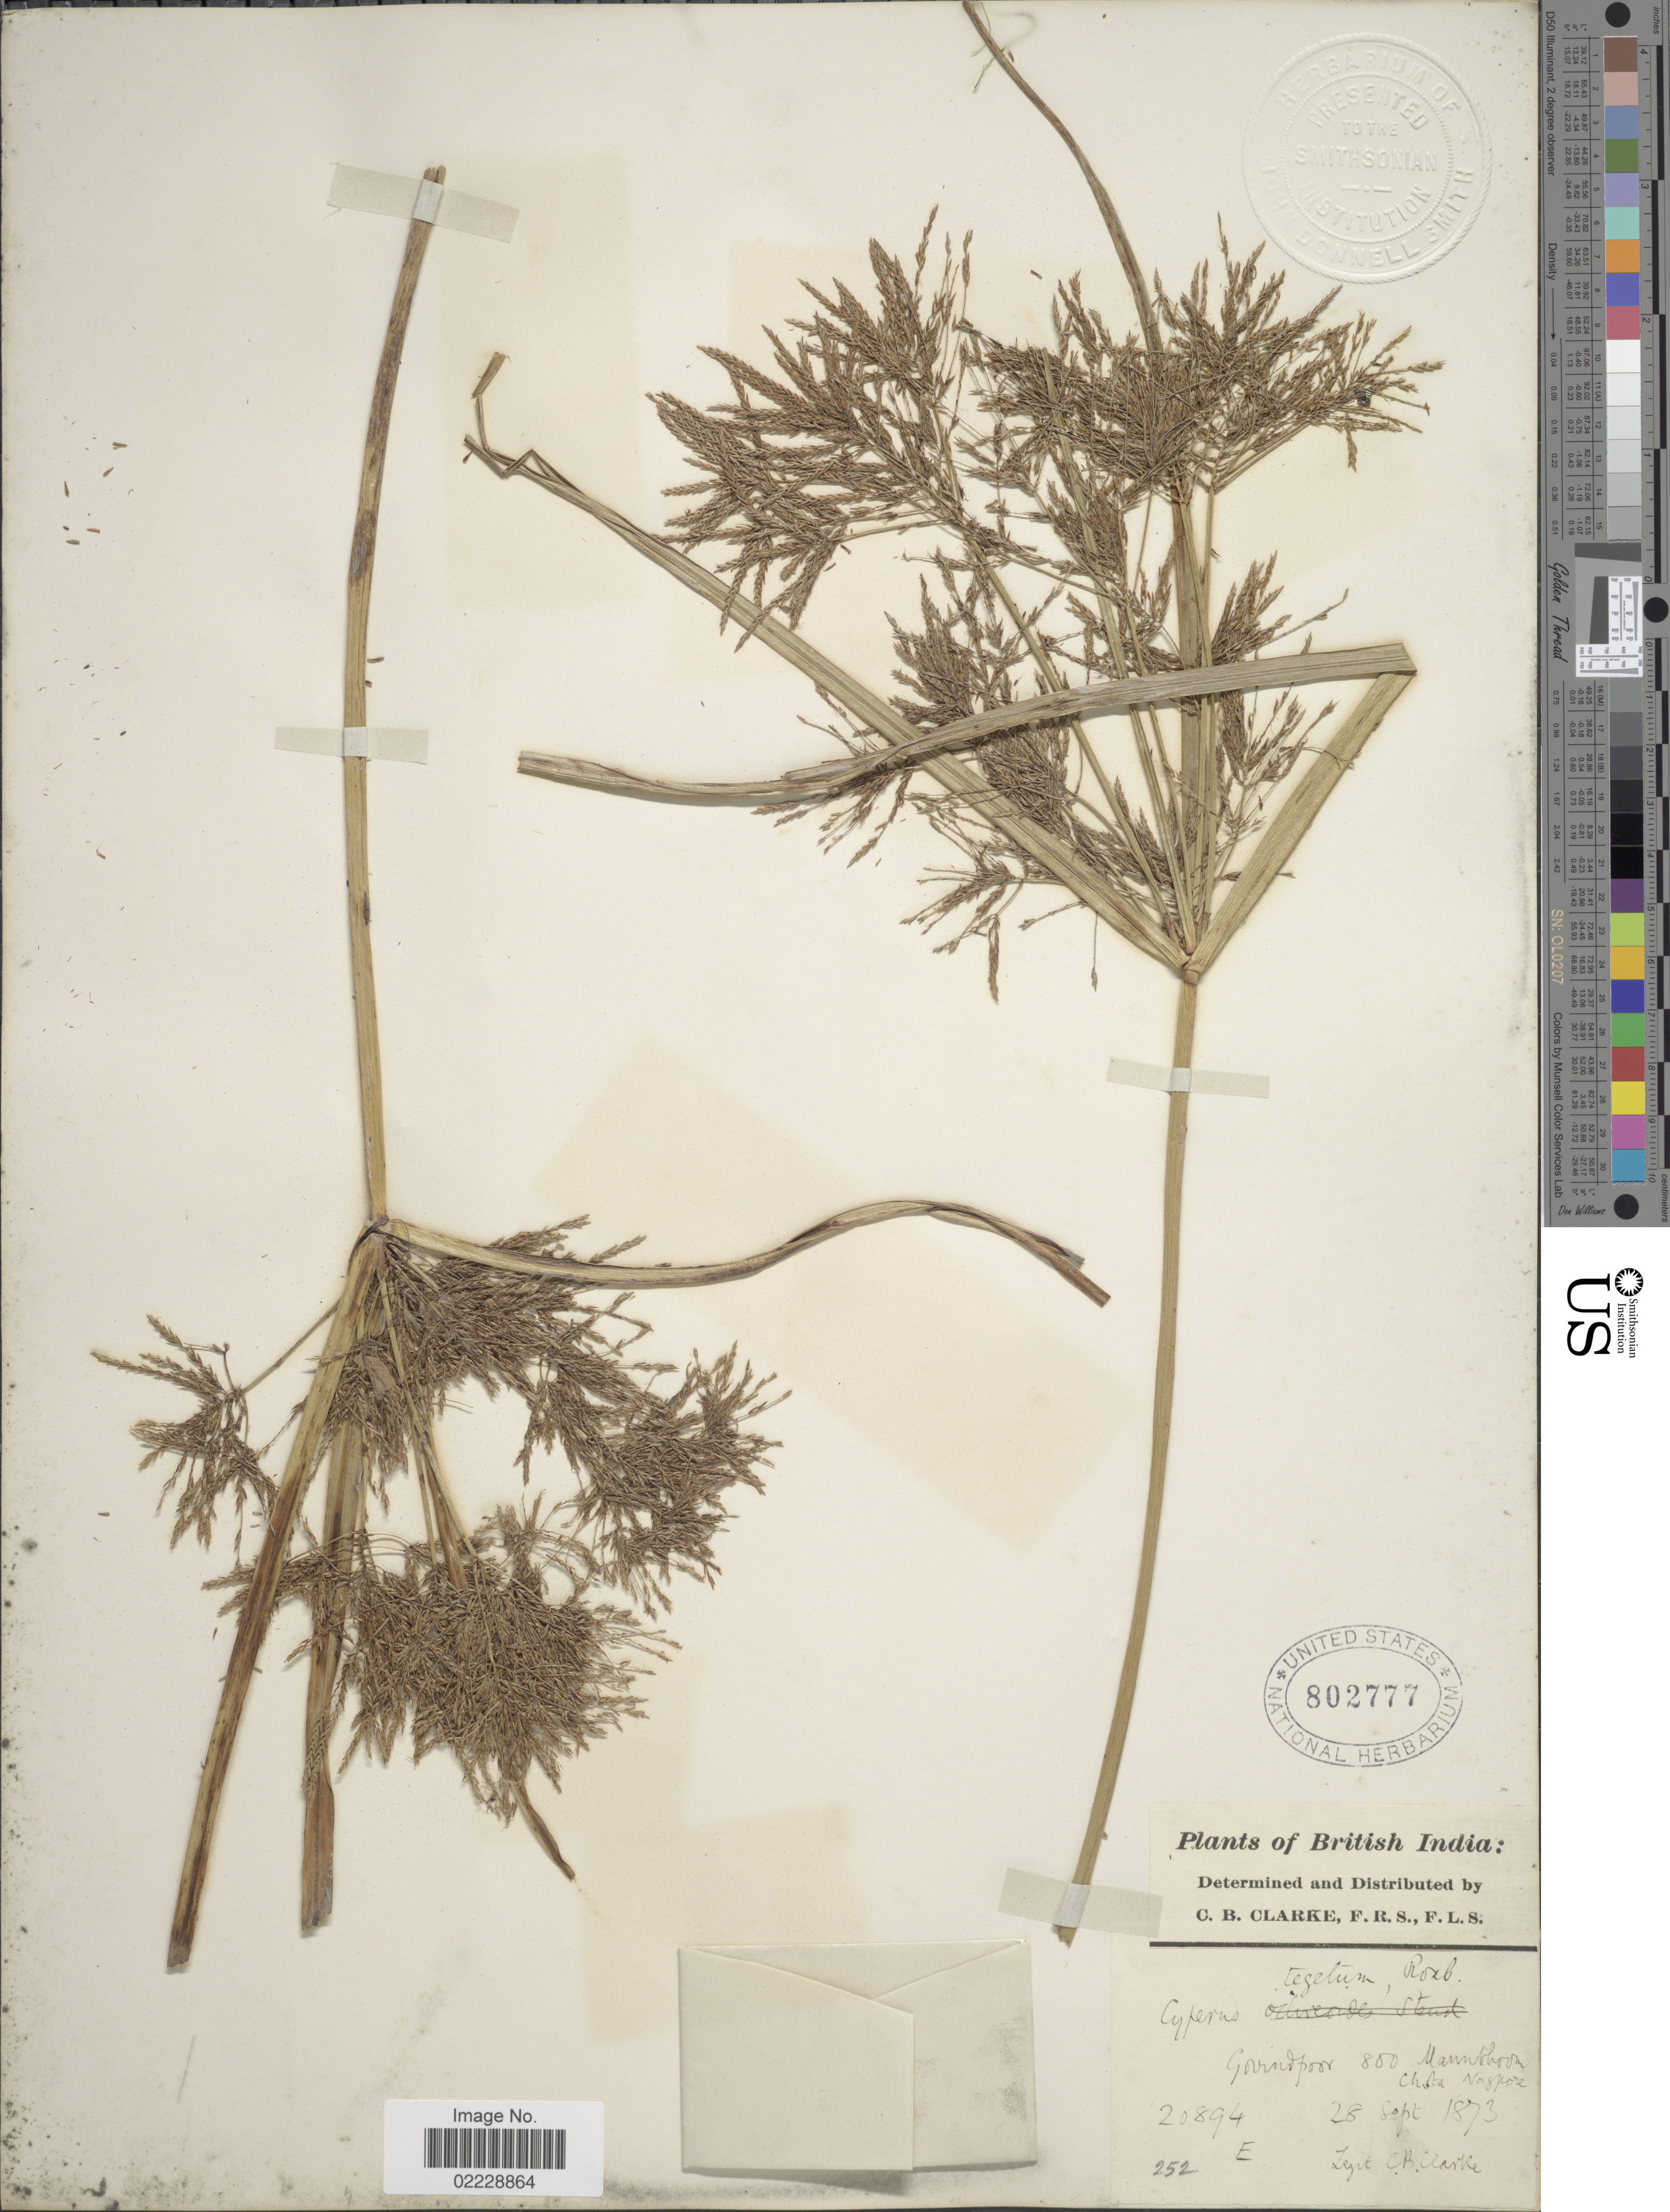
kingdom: Plantae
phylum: Tracheophyta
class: Liliopsida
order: Poales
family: Cyperaceae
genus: Cyperus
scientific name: Cyperus pangorei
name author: Rottb.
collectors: C. B. Clarke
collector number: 20894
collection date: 1873-09-28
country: India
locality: British India. Groundpoor, Mannshoon, Chota Nagpore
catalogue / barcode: US 802777